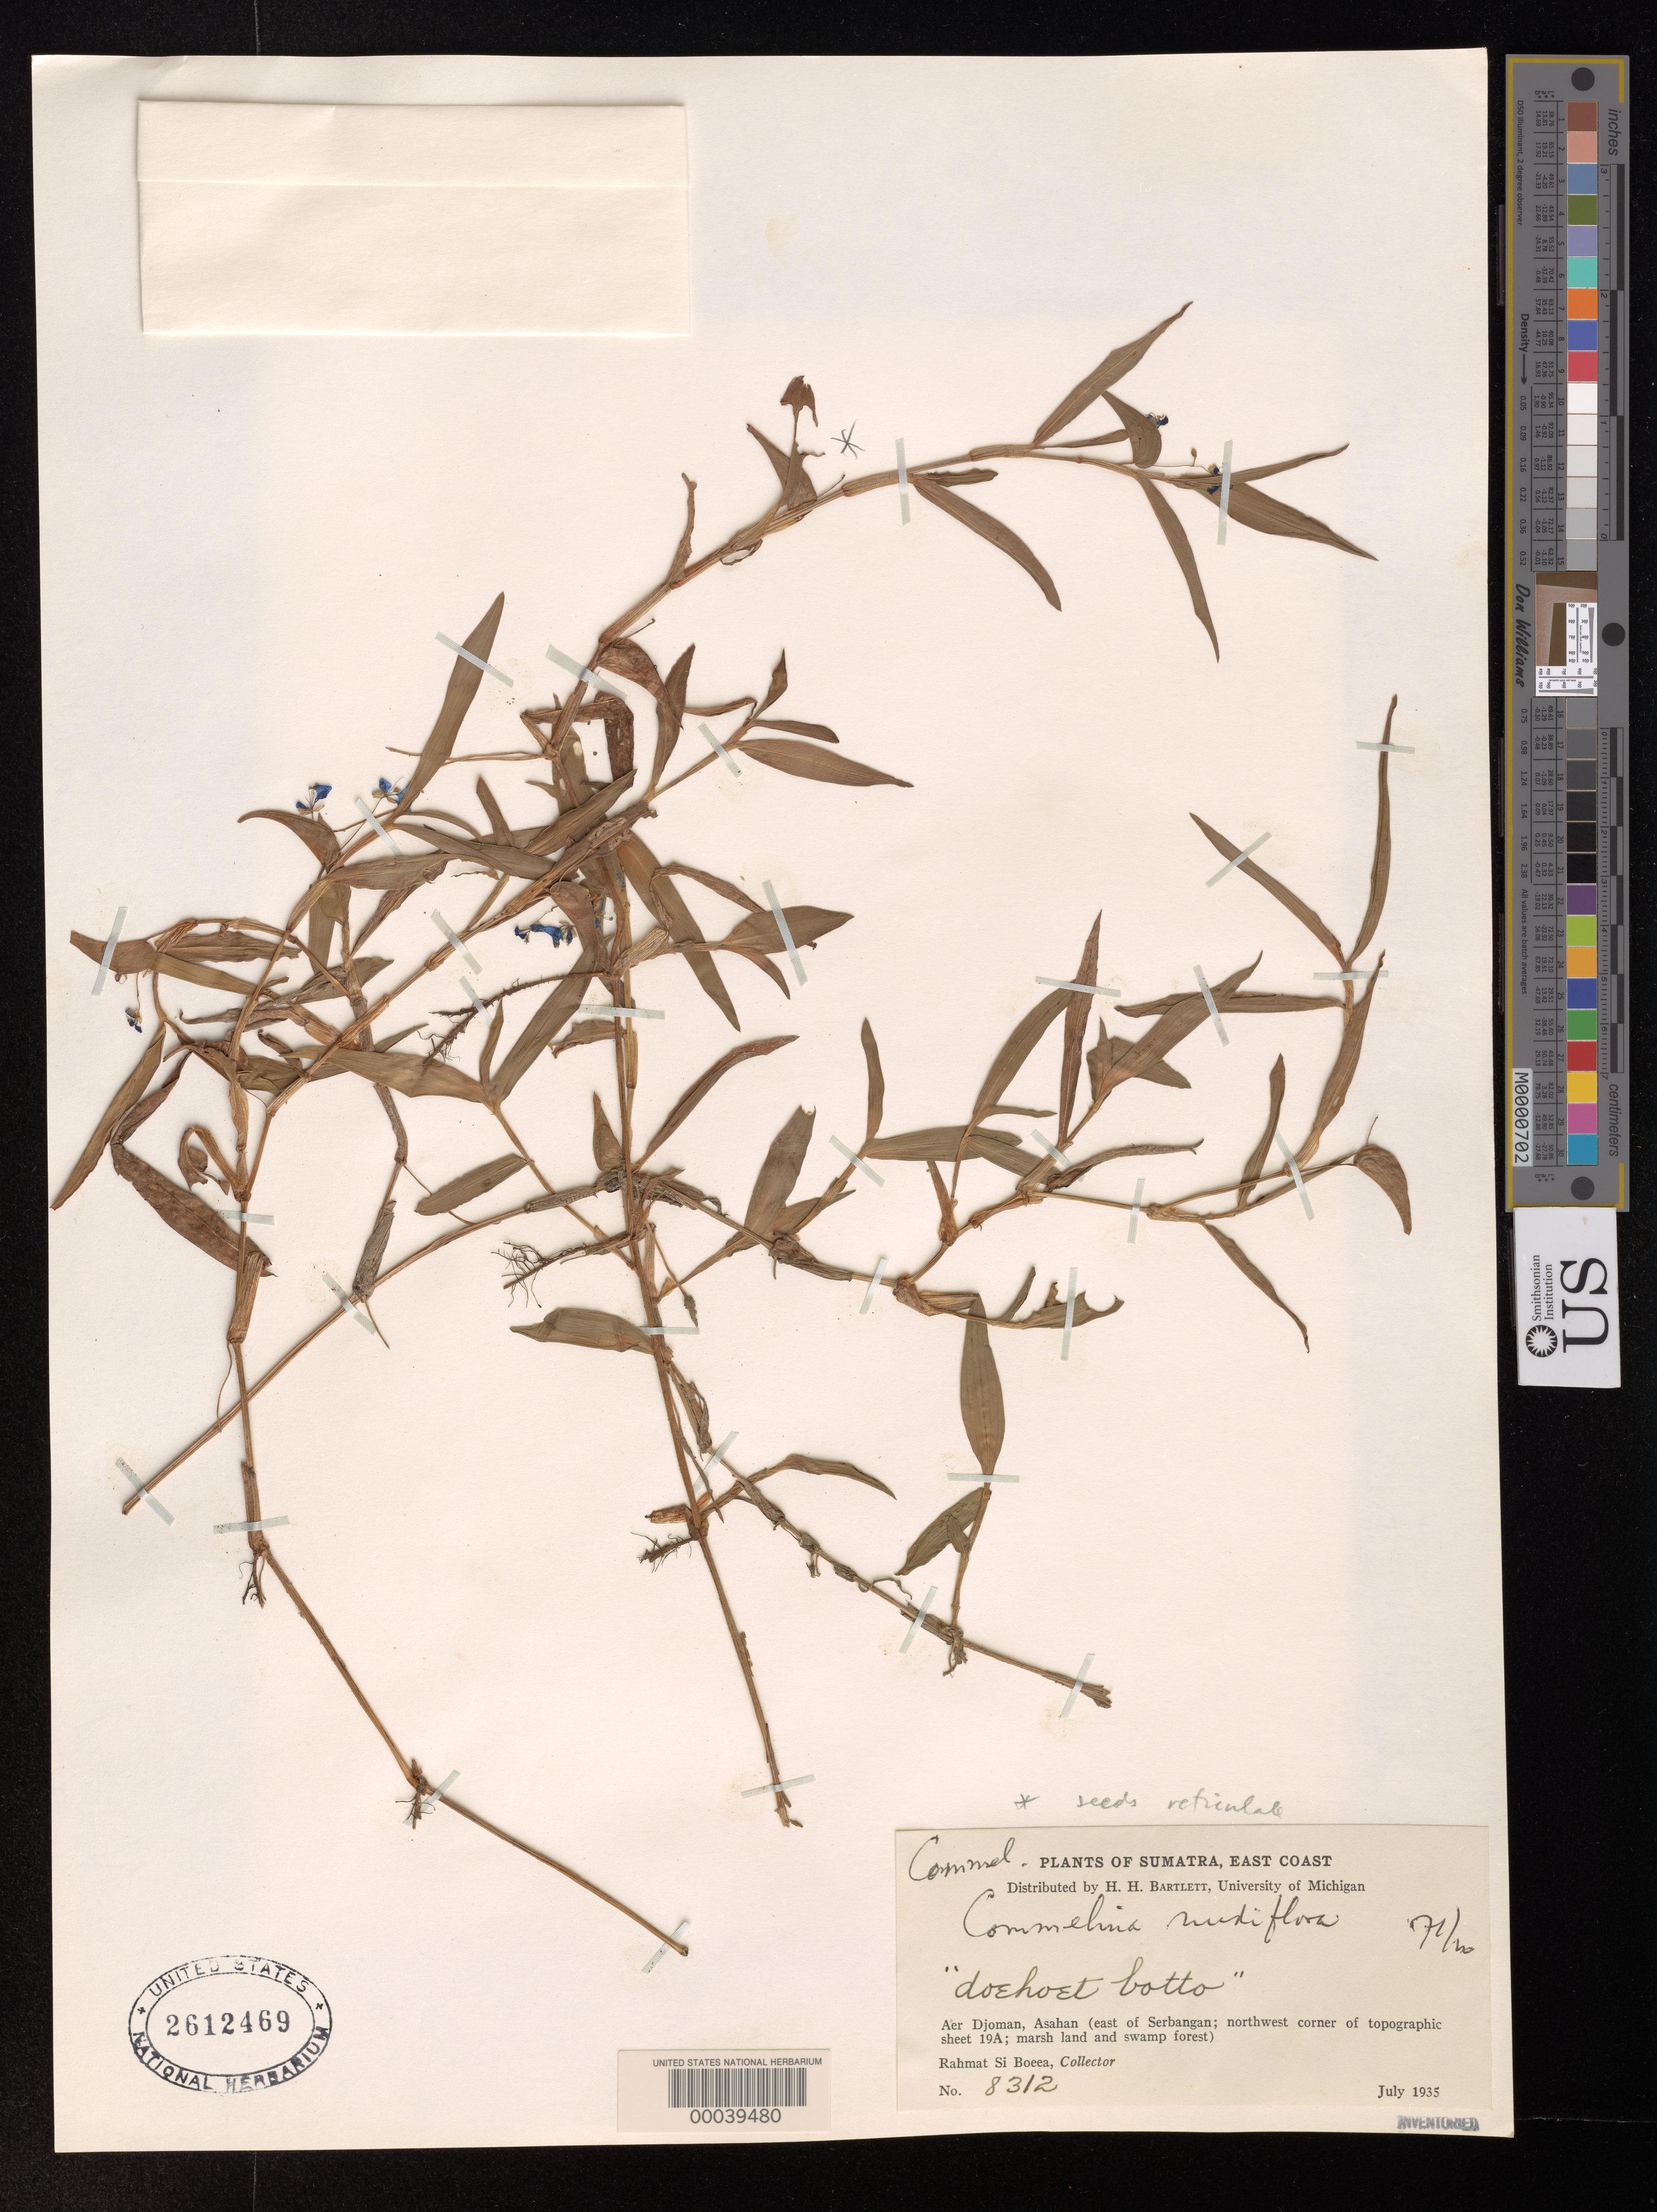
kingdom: Plantae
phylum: Tracheophyta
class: Liliopsida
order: Commelinales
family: Commelinaceae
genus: Commelina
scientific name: Commelina diffusa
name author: Burm. f.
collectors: Rahmat Si Boeea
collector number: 8312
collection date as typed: Jul 1935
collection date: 1935-07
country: Indonesia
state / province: Sumatra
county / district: Aceh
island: Sumatra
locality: Asahan; aer djoman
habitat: Marsh and swamp forest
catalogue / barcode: US 2612469